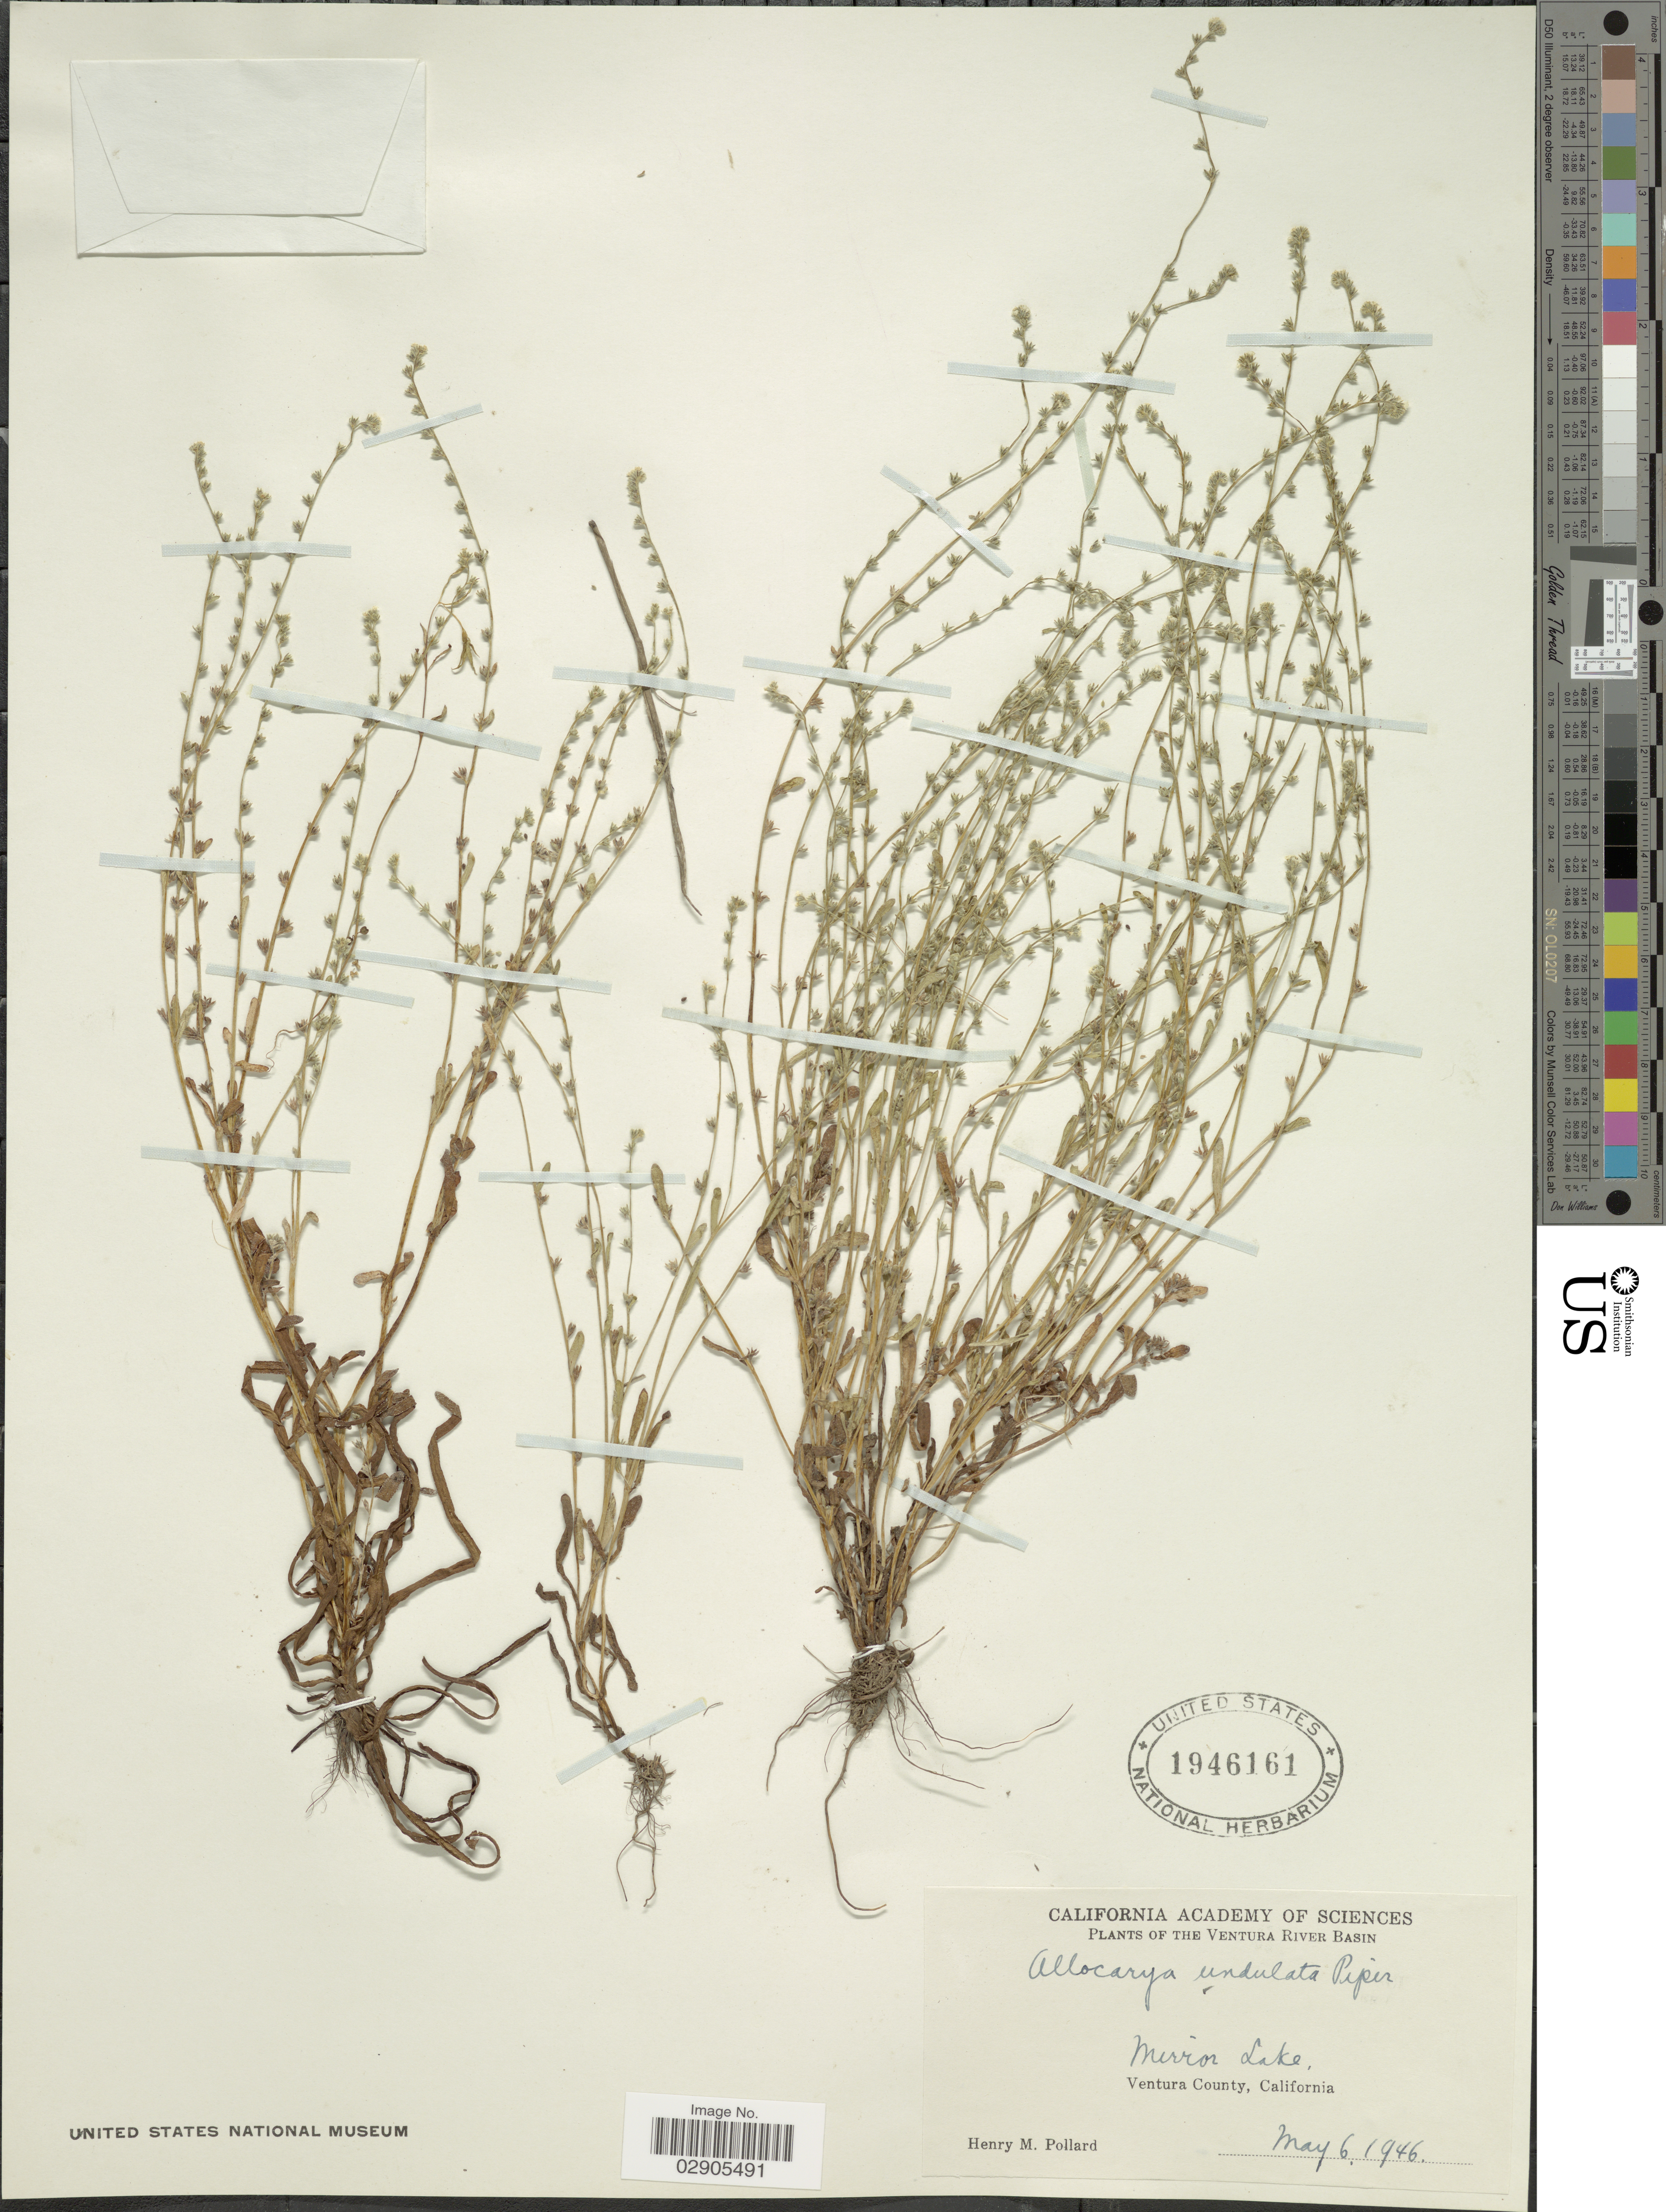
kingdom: Plantae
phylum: Tracheophyta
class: Magnoliopsida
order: Boraginales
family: Boraginaceae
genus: Allocarya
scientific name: Allocarya undulata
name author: Piper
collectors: H. M. Pollard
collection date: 1946-05-06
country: United States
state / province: California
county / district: Ventura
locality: Ventura River Basin. Mirror Lake, Ventura County.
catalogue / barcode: US 1946161